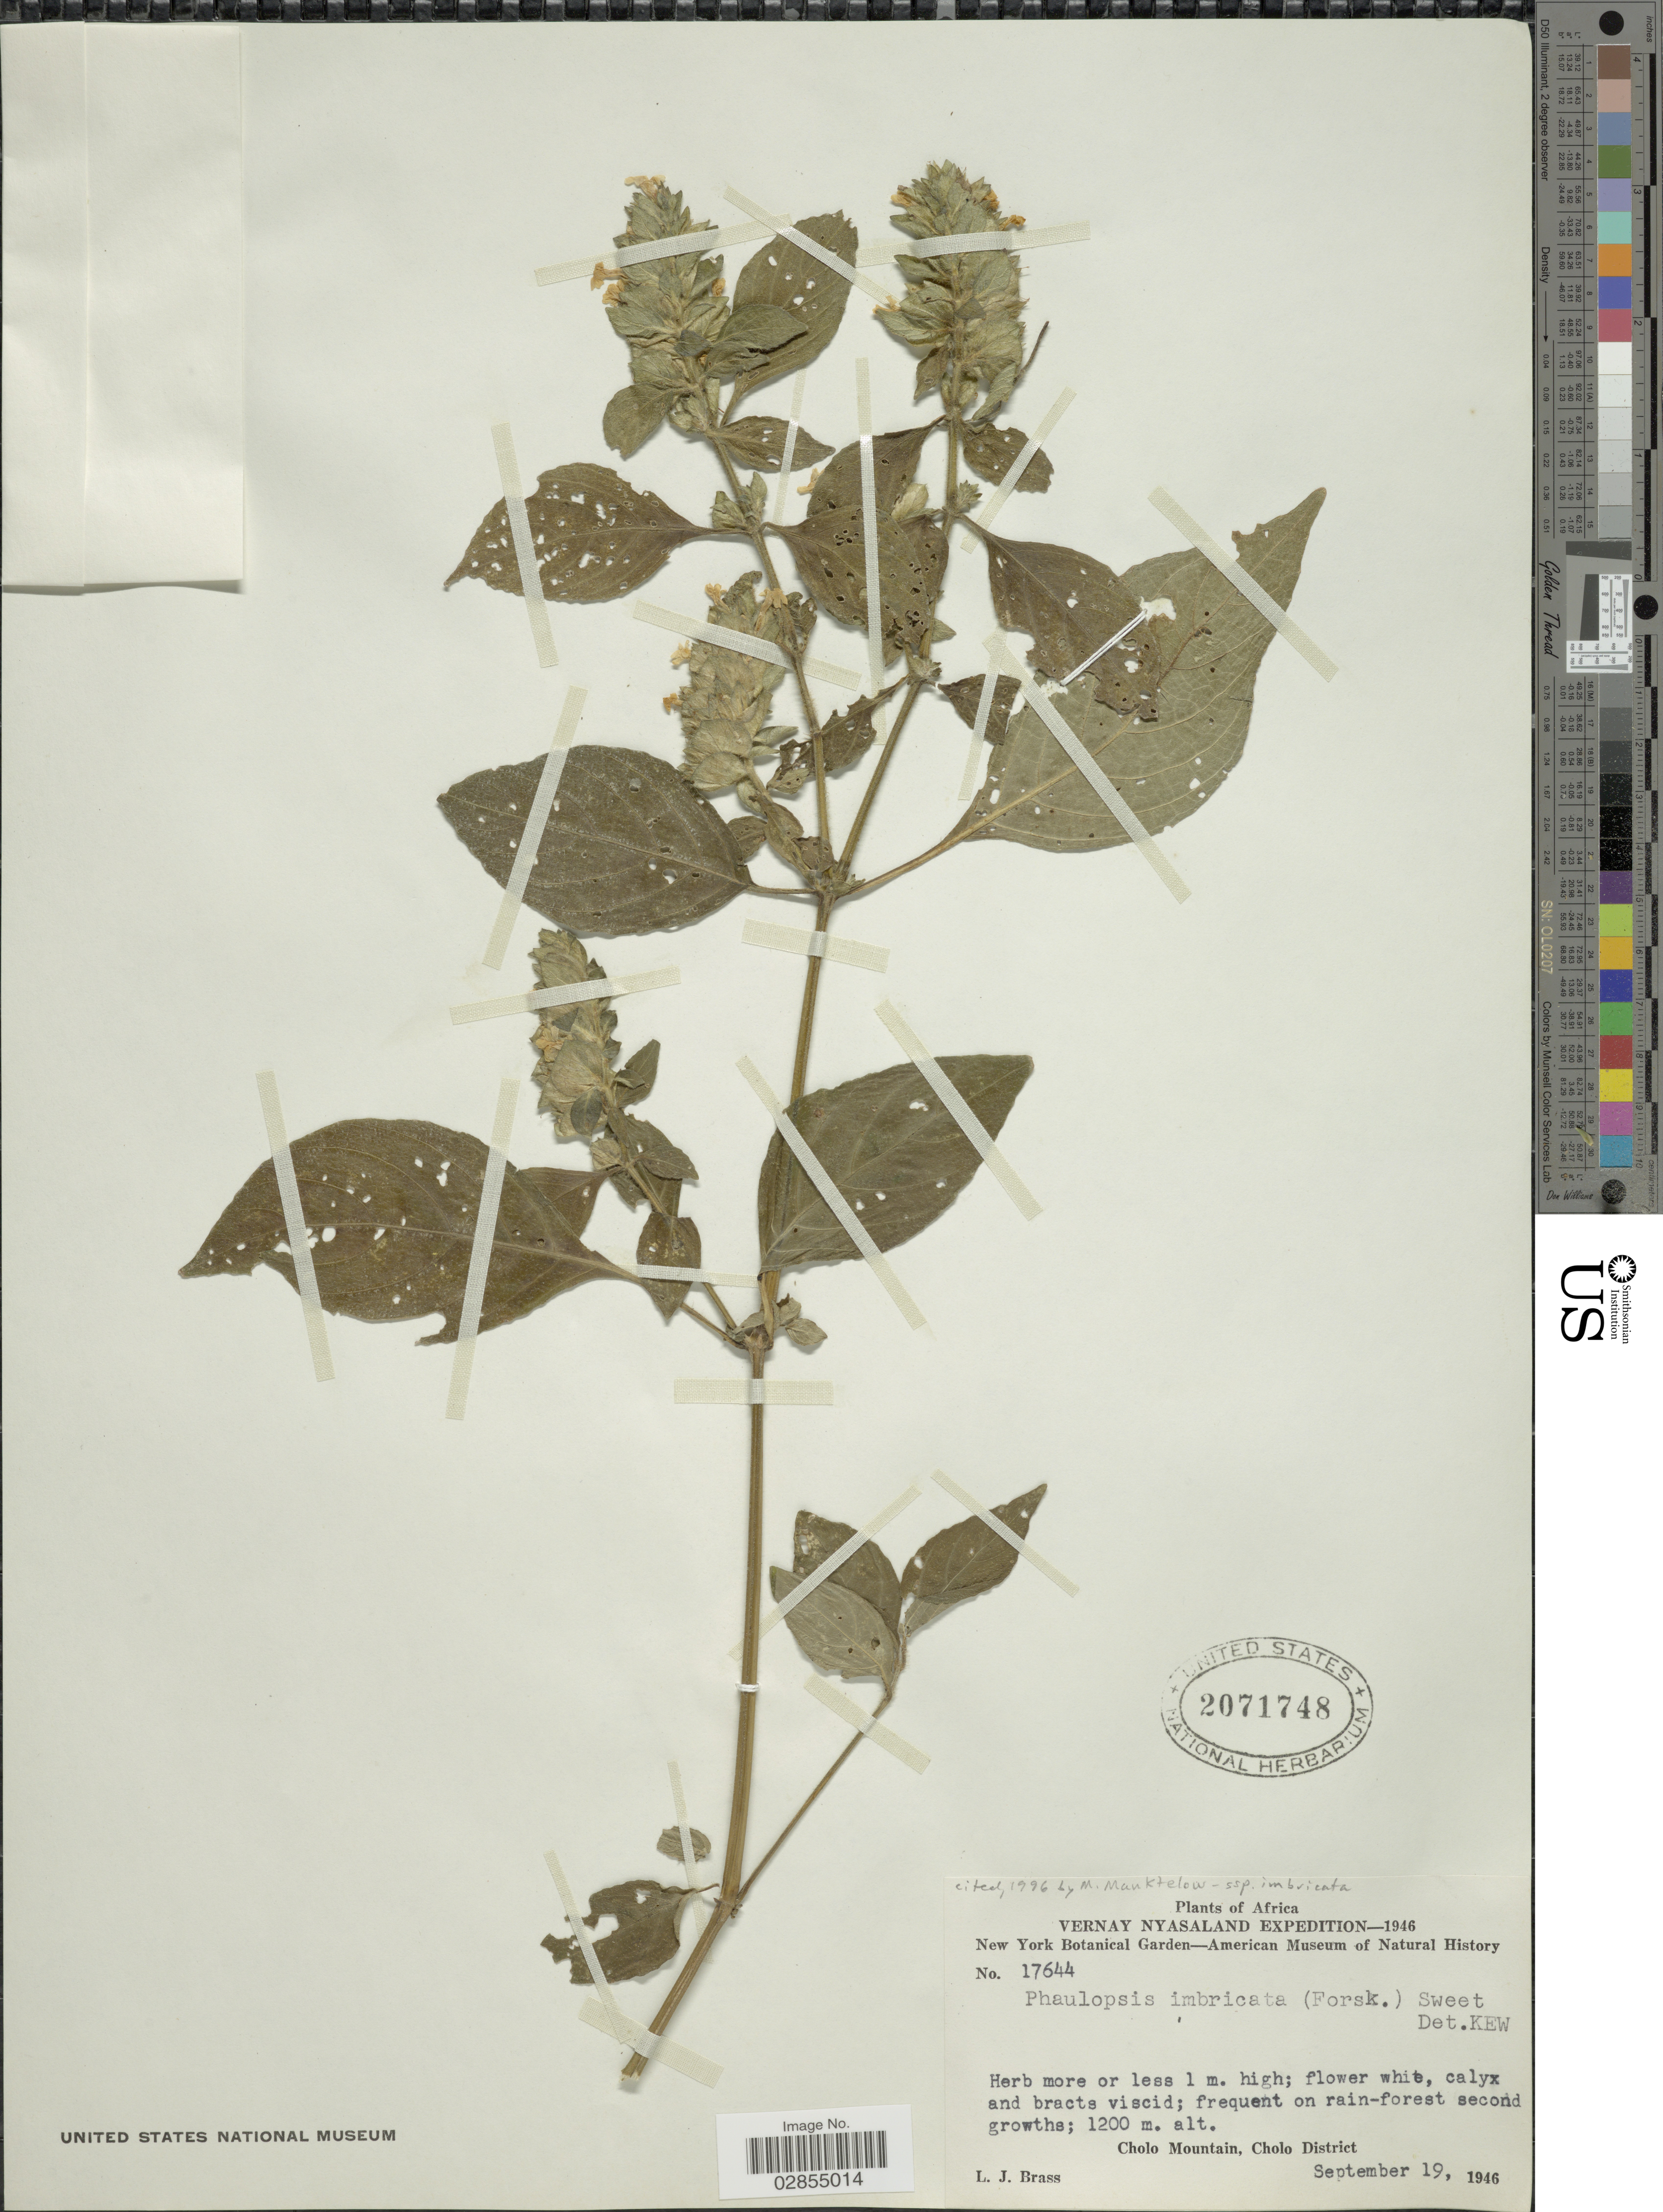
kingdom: Plantae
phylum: Tracheophyta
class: Magnoliopsida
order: Lamiales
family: Acanthaceae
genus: Phaulopsis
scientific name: Phaulopsis imbricata subsp. imbricata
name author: (Forssk.) Sweet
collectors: L. J. Brass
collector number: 17644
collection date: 1946-09-19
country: Malawi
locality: Vernay Nyasaland, Cholo Mountain, Cholo District.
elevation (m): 1200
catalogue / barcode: US 2071748